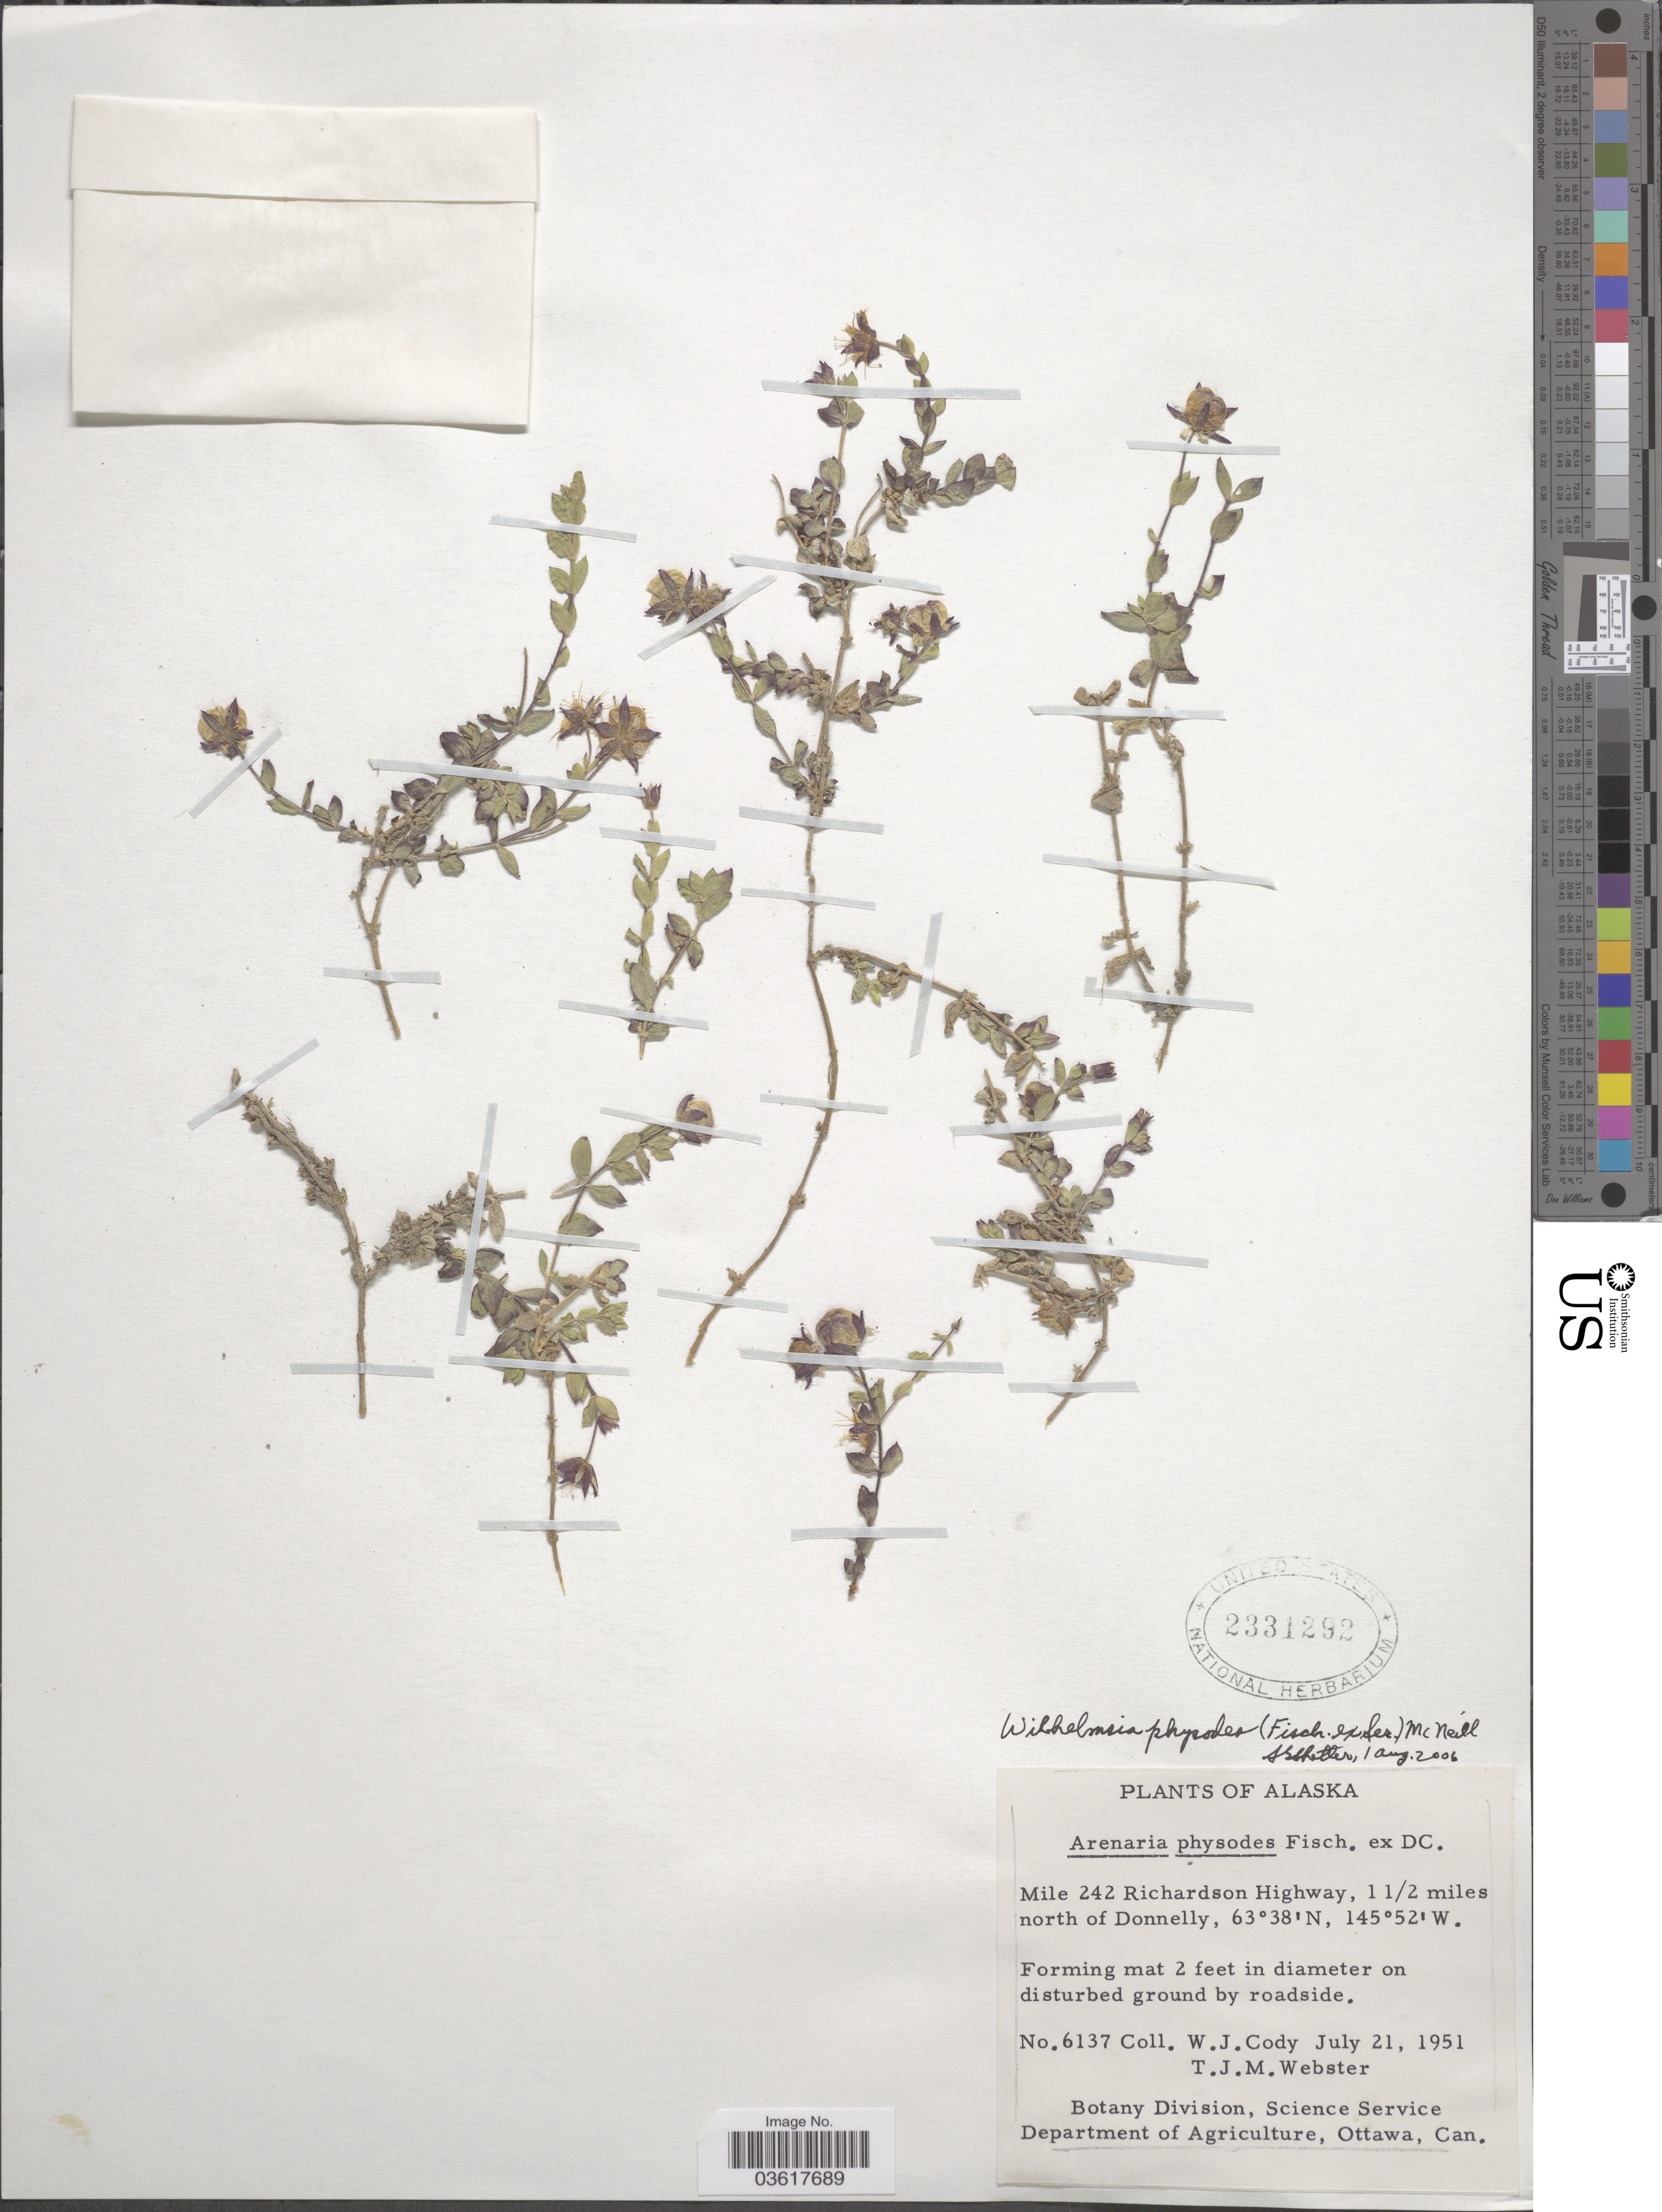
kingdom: Plantae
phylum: Tracheophyta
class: Magnoliopsida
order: Caryophyllales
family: Caryophyllaceae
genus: Wilhelmsia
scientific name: Wilhelmsia physodes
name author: (Fisch. ex Ser.) McNeill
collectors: W. Cody & T. J. Webster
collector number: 6137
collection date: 1951-07-21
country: United States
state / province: Alaska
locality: Mile 242 Richardson Highway, 1½ miles north of Donnelly.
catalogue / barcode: US 2331292